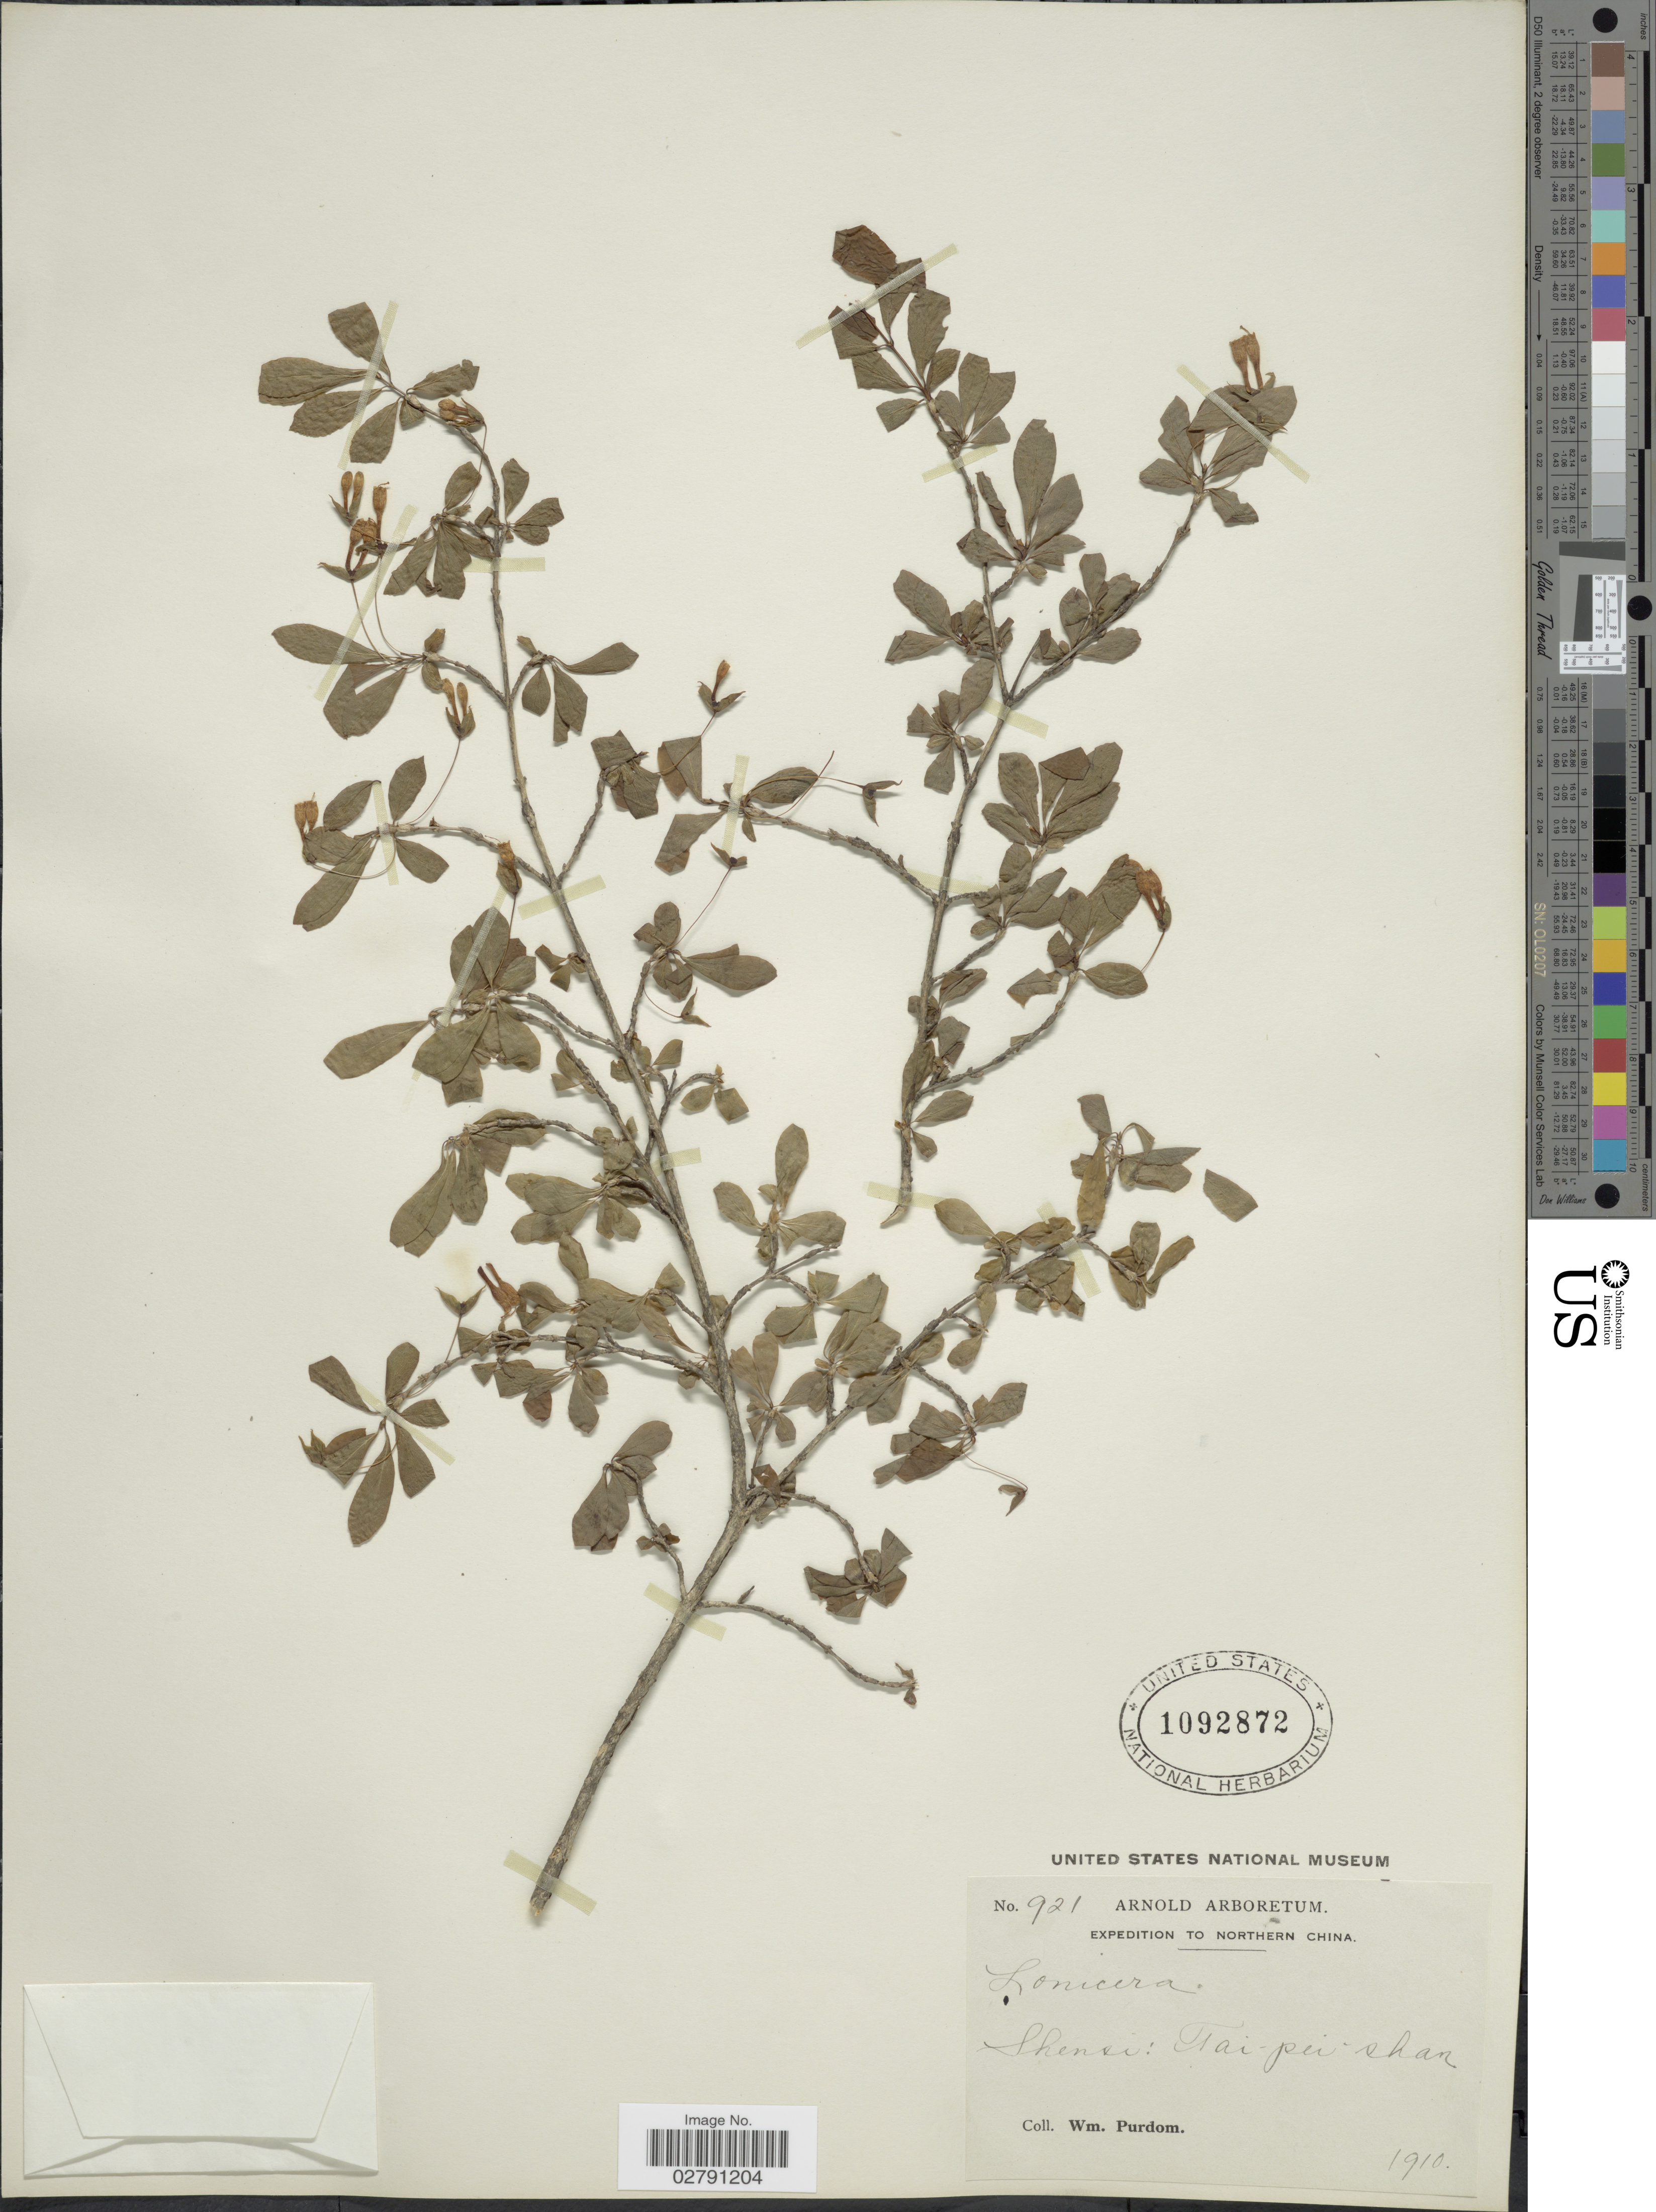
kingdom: Plantae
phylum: Tracheophyta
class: Magnoliopsida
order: Dipsacales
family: Caprifoliaceae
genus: Lonicera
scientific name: Lonicera sp.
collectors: W. Purdom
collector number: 921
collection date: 1910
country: China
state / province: Shaanxi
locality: Northern China. Shensi: Tai-pei-shan.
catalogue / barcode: US 1092872